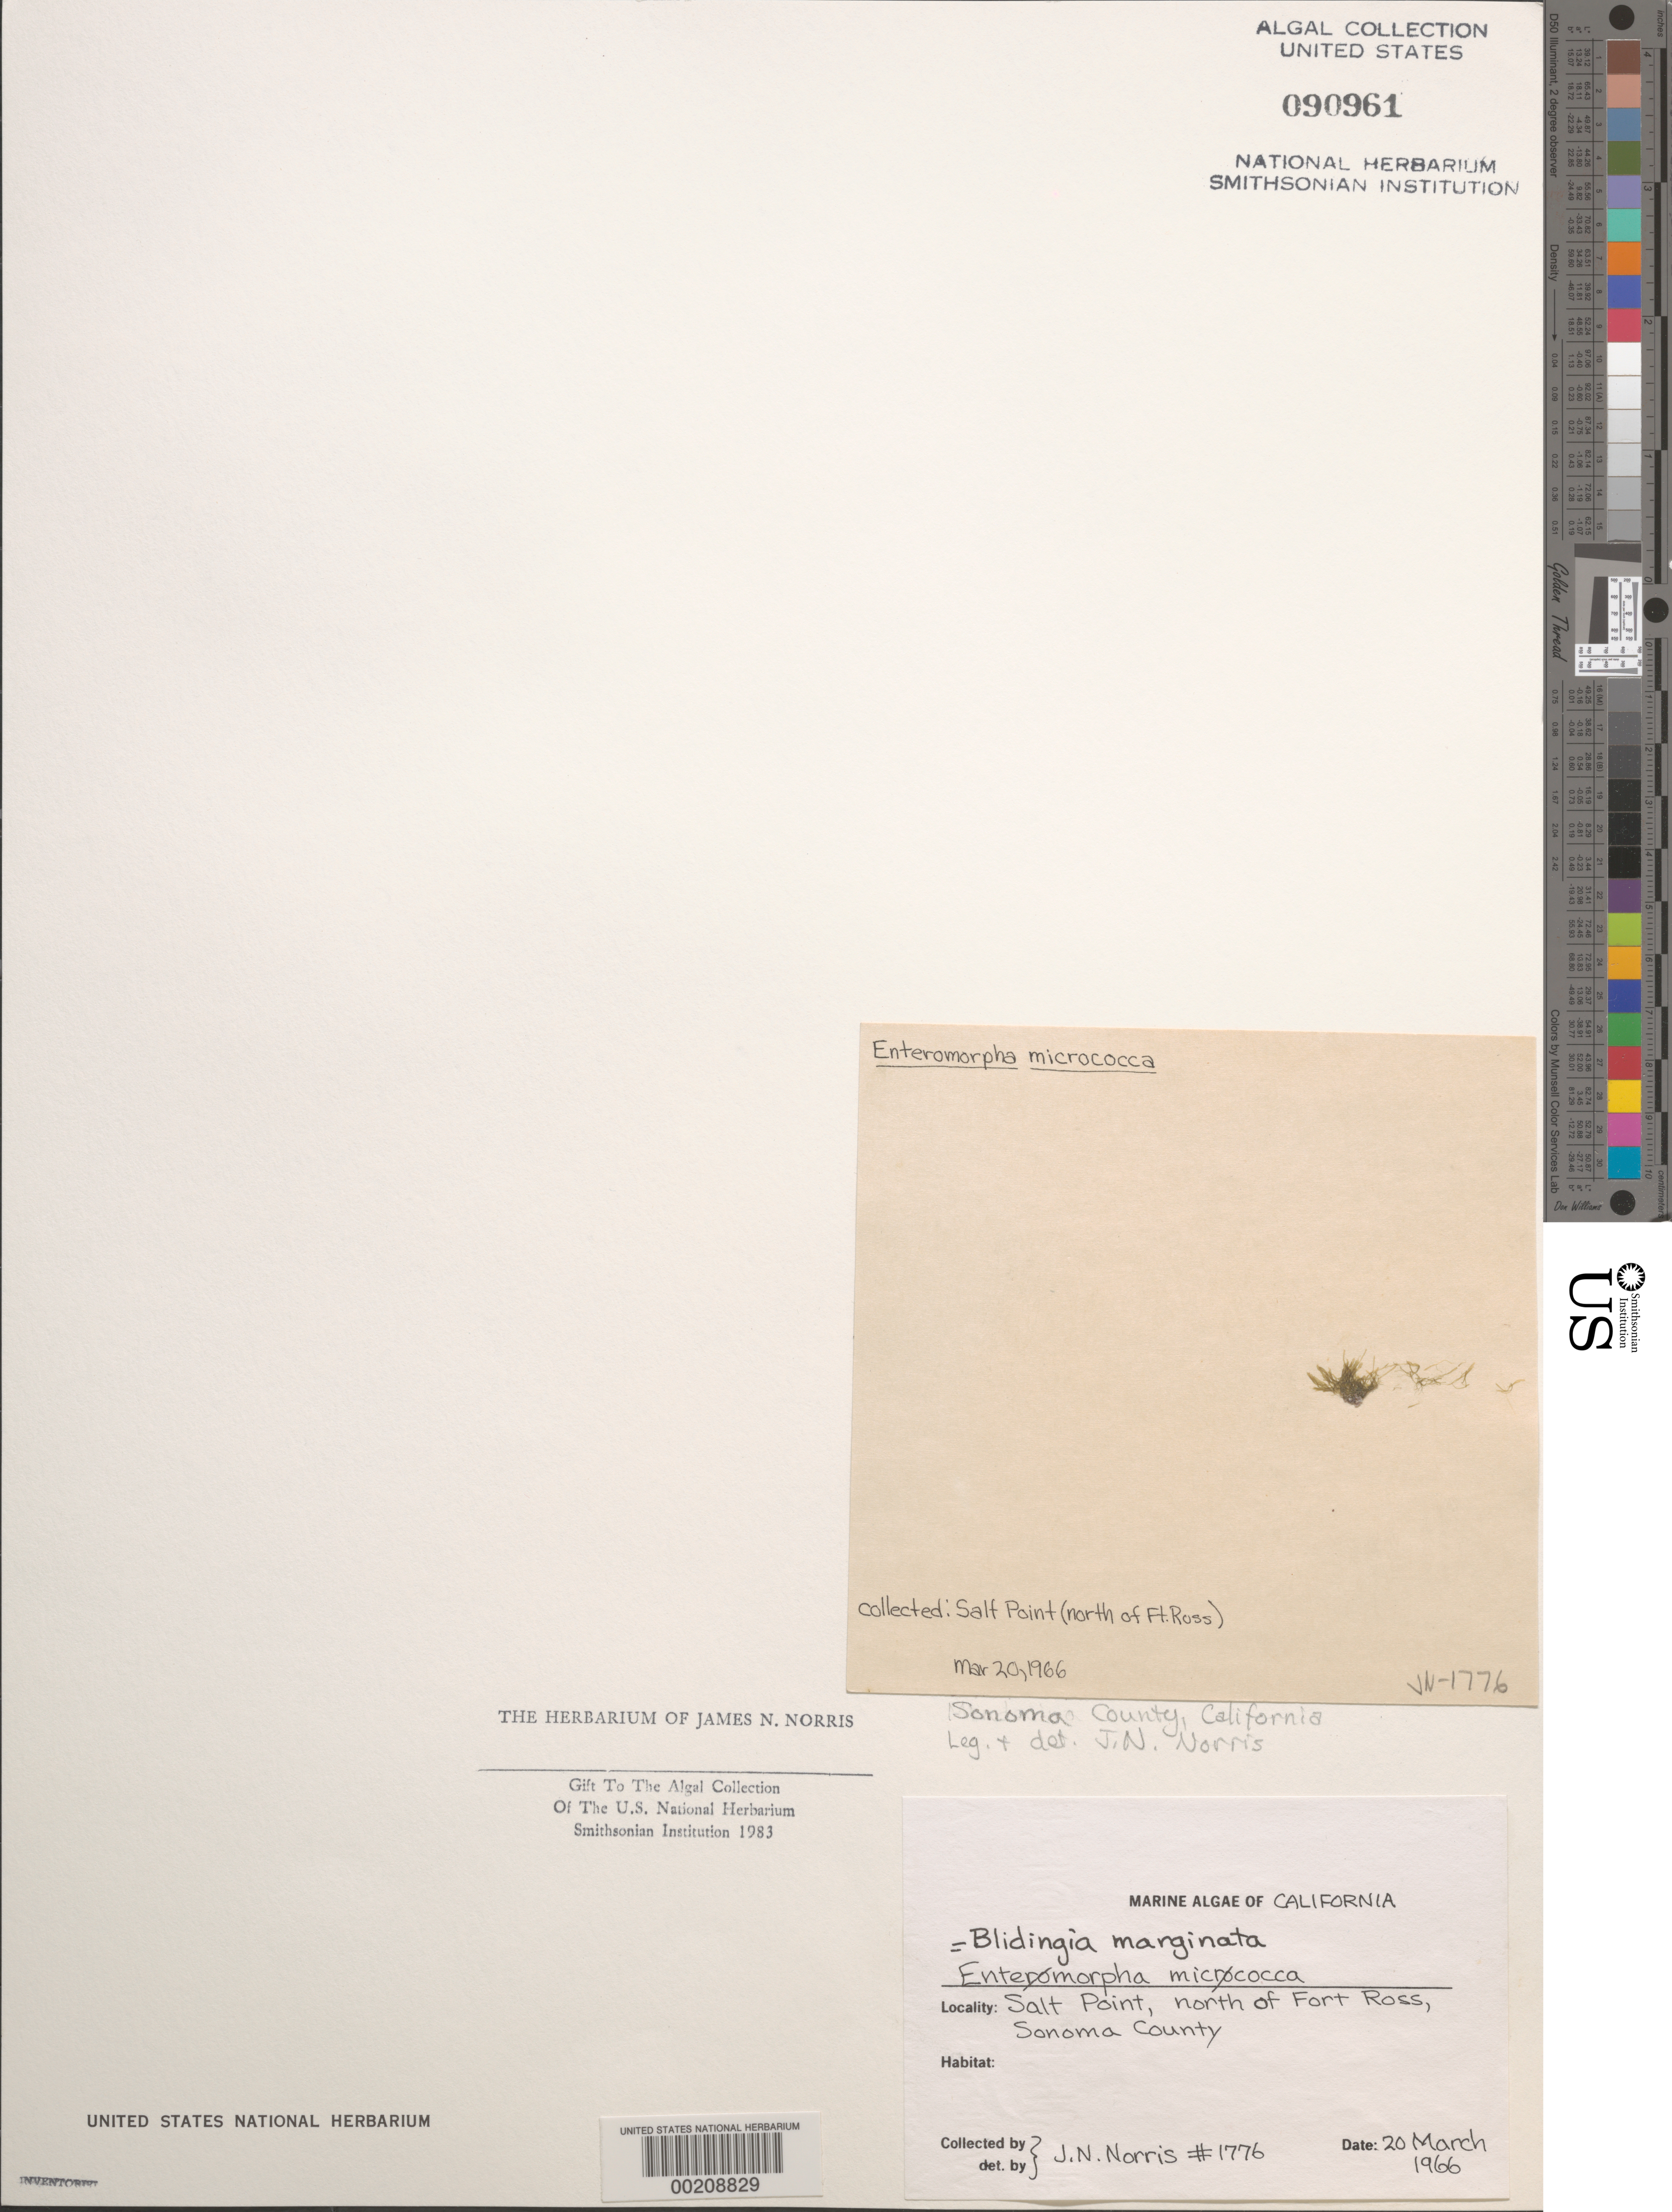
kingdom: Plantae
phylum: Chlorophyta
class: Ulvophyceae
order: Ulvales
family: Kornmanniaceae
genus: Blidingia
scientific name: Blidingia marginata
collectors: J. N. Norris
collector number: JN-1776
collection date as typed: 20 Mar 1966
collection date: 1966-03-20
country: United States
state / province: California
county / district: Sonoma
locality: Salt Point, north of Fort Ross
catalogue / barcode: US 90961